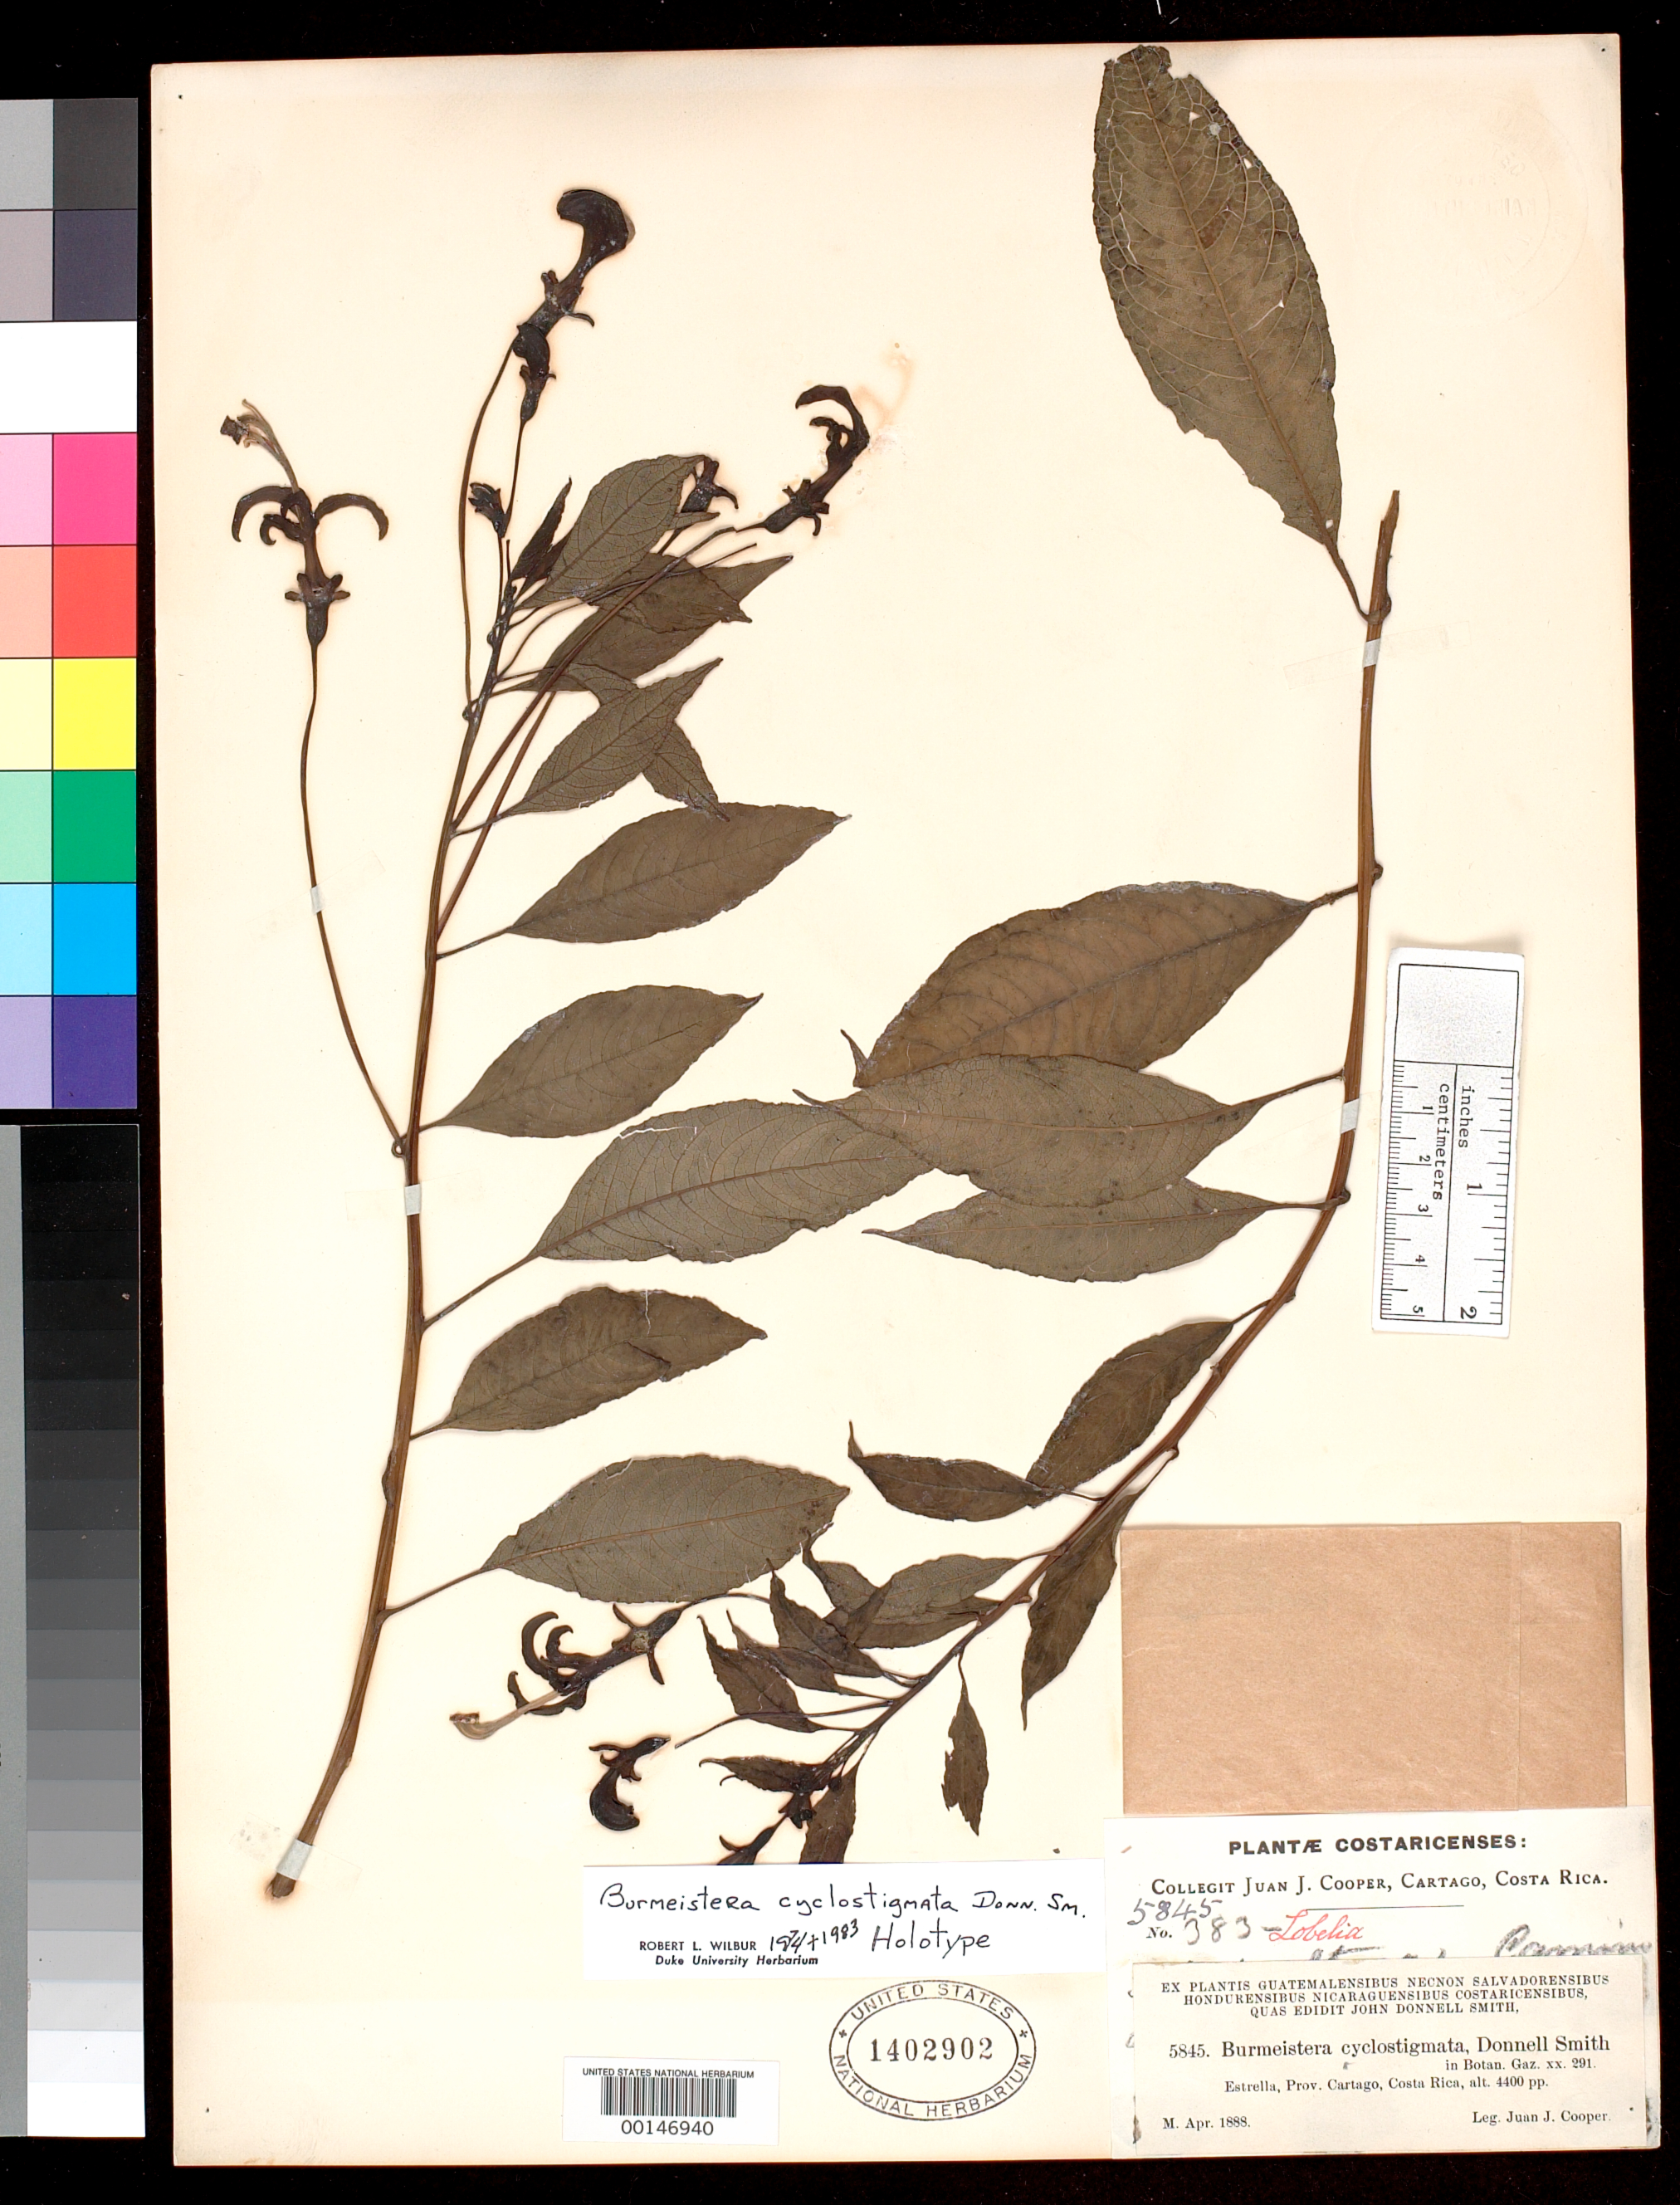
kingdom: Plantae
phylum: Tracheophyta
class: Magnoliopsida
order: Asterales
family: Campanulaceae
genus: Burmeistera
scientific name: Burmeistera cyclostigmata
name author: Donn. Sm.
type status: Holotype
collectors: J. J. Cooper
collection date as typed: Apr 1898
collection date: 1898-04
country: Costa Rica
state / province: Cartago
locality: Estrella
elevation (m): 1219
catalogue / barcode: US 1402902